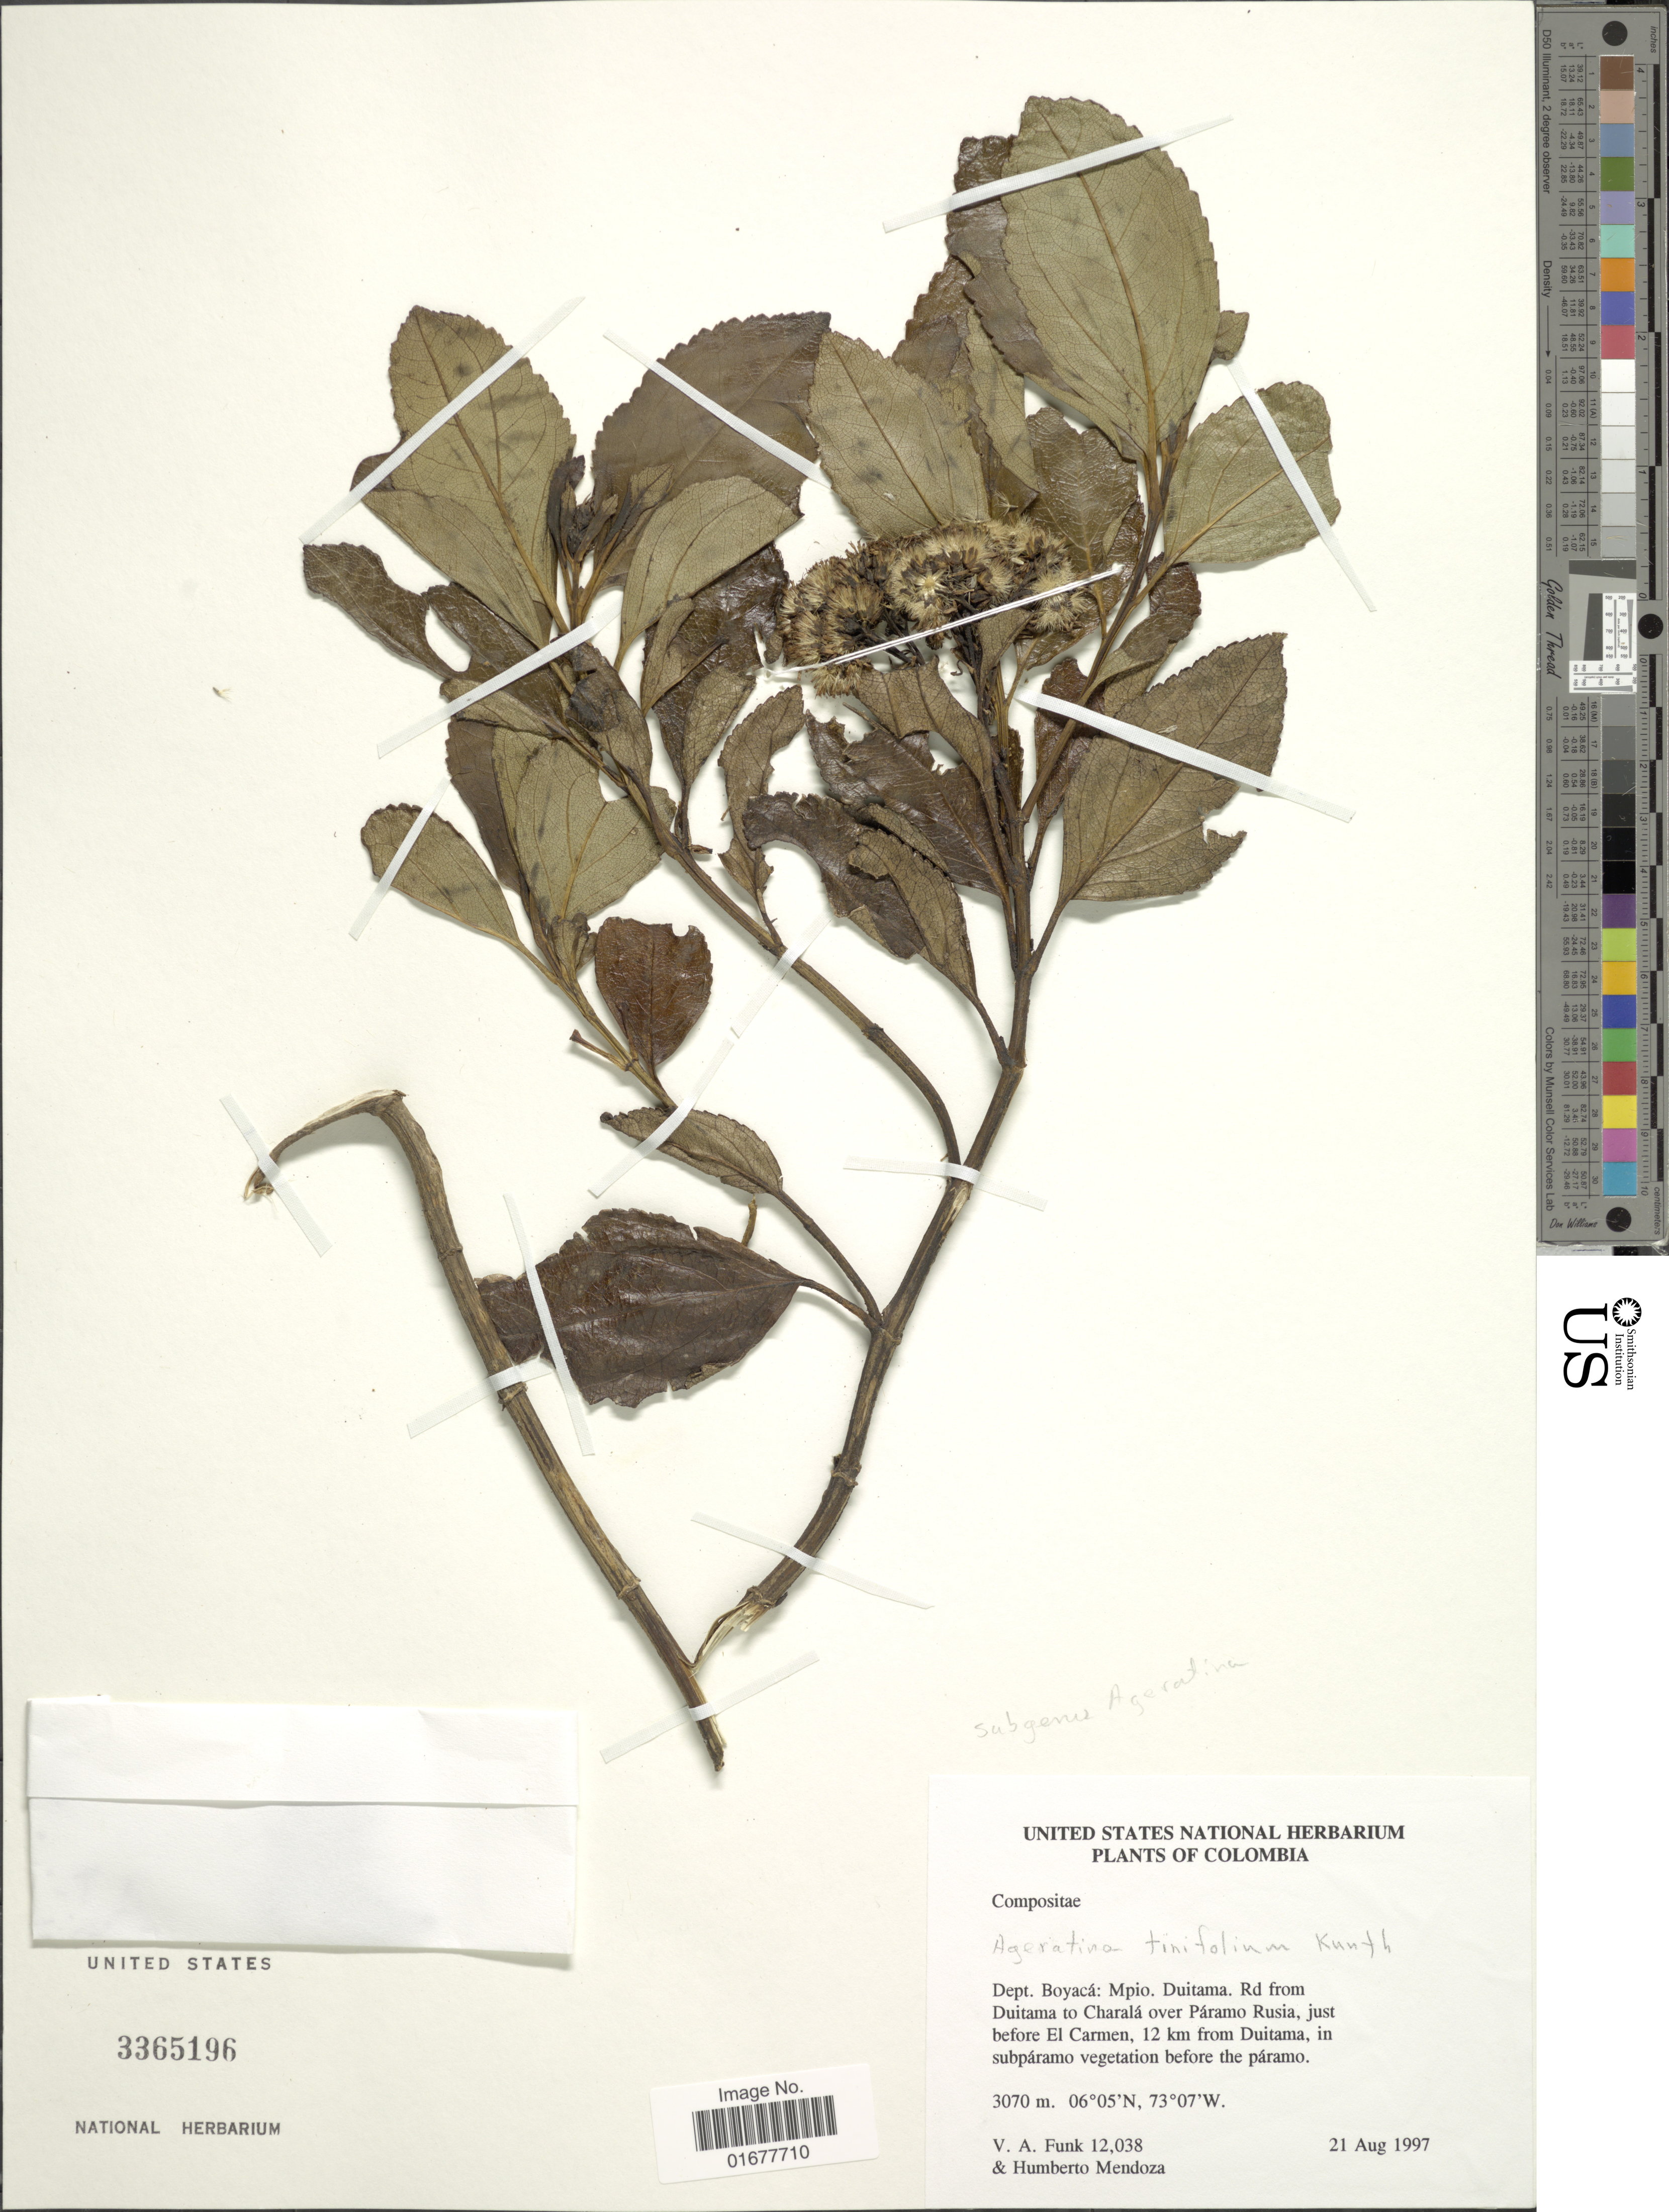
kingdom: Plantae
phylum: Tracheophyta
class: Magnoliopsida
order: Asterales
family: Asteraceae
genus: Ageratina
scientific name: Ageratina tinifolia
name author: (Kunth) R.M. King & H. Rob.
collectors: V. Funk & H. Mendoza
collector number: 12038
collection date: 1997-08-21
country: Colombia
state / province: Boyacá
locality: Mpio. Duitama, Rd from Duitama to Charala over Paramo Rusia, just before El Carmen, 12 km from Duitama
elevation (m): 3070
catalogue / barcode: US 3365196